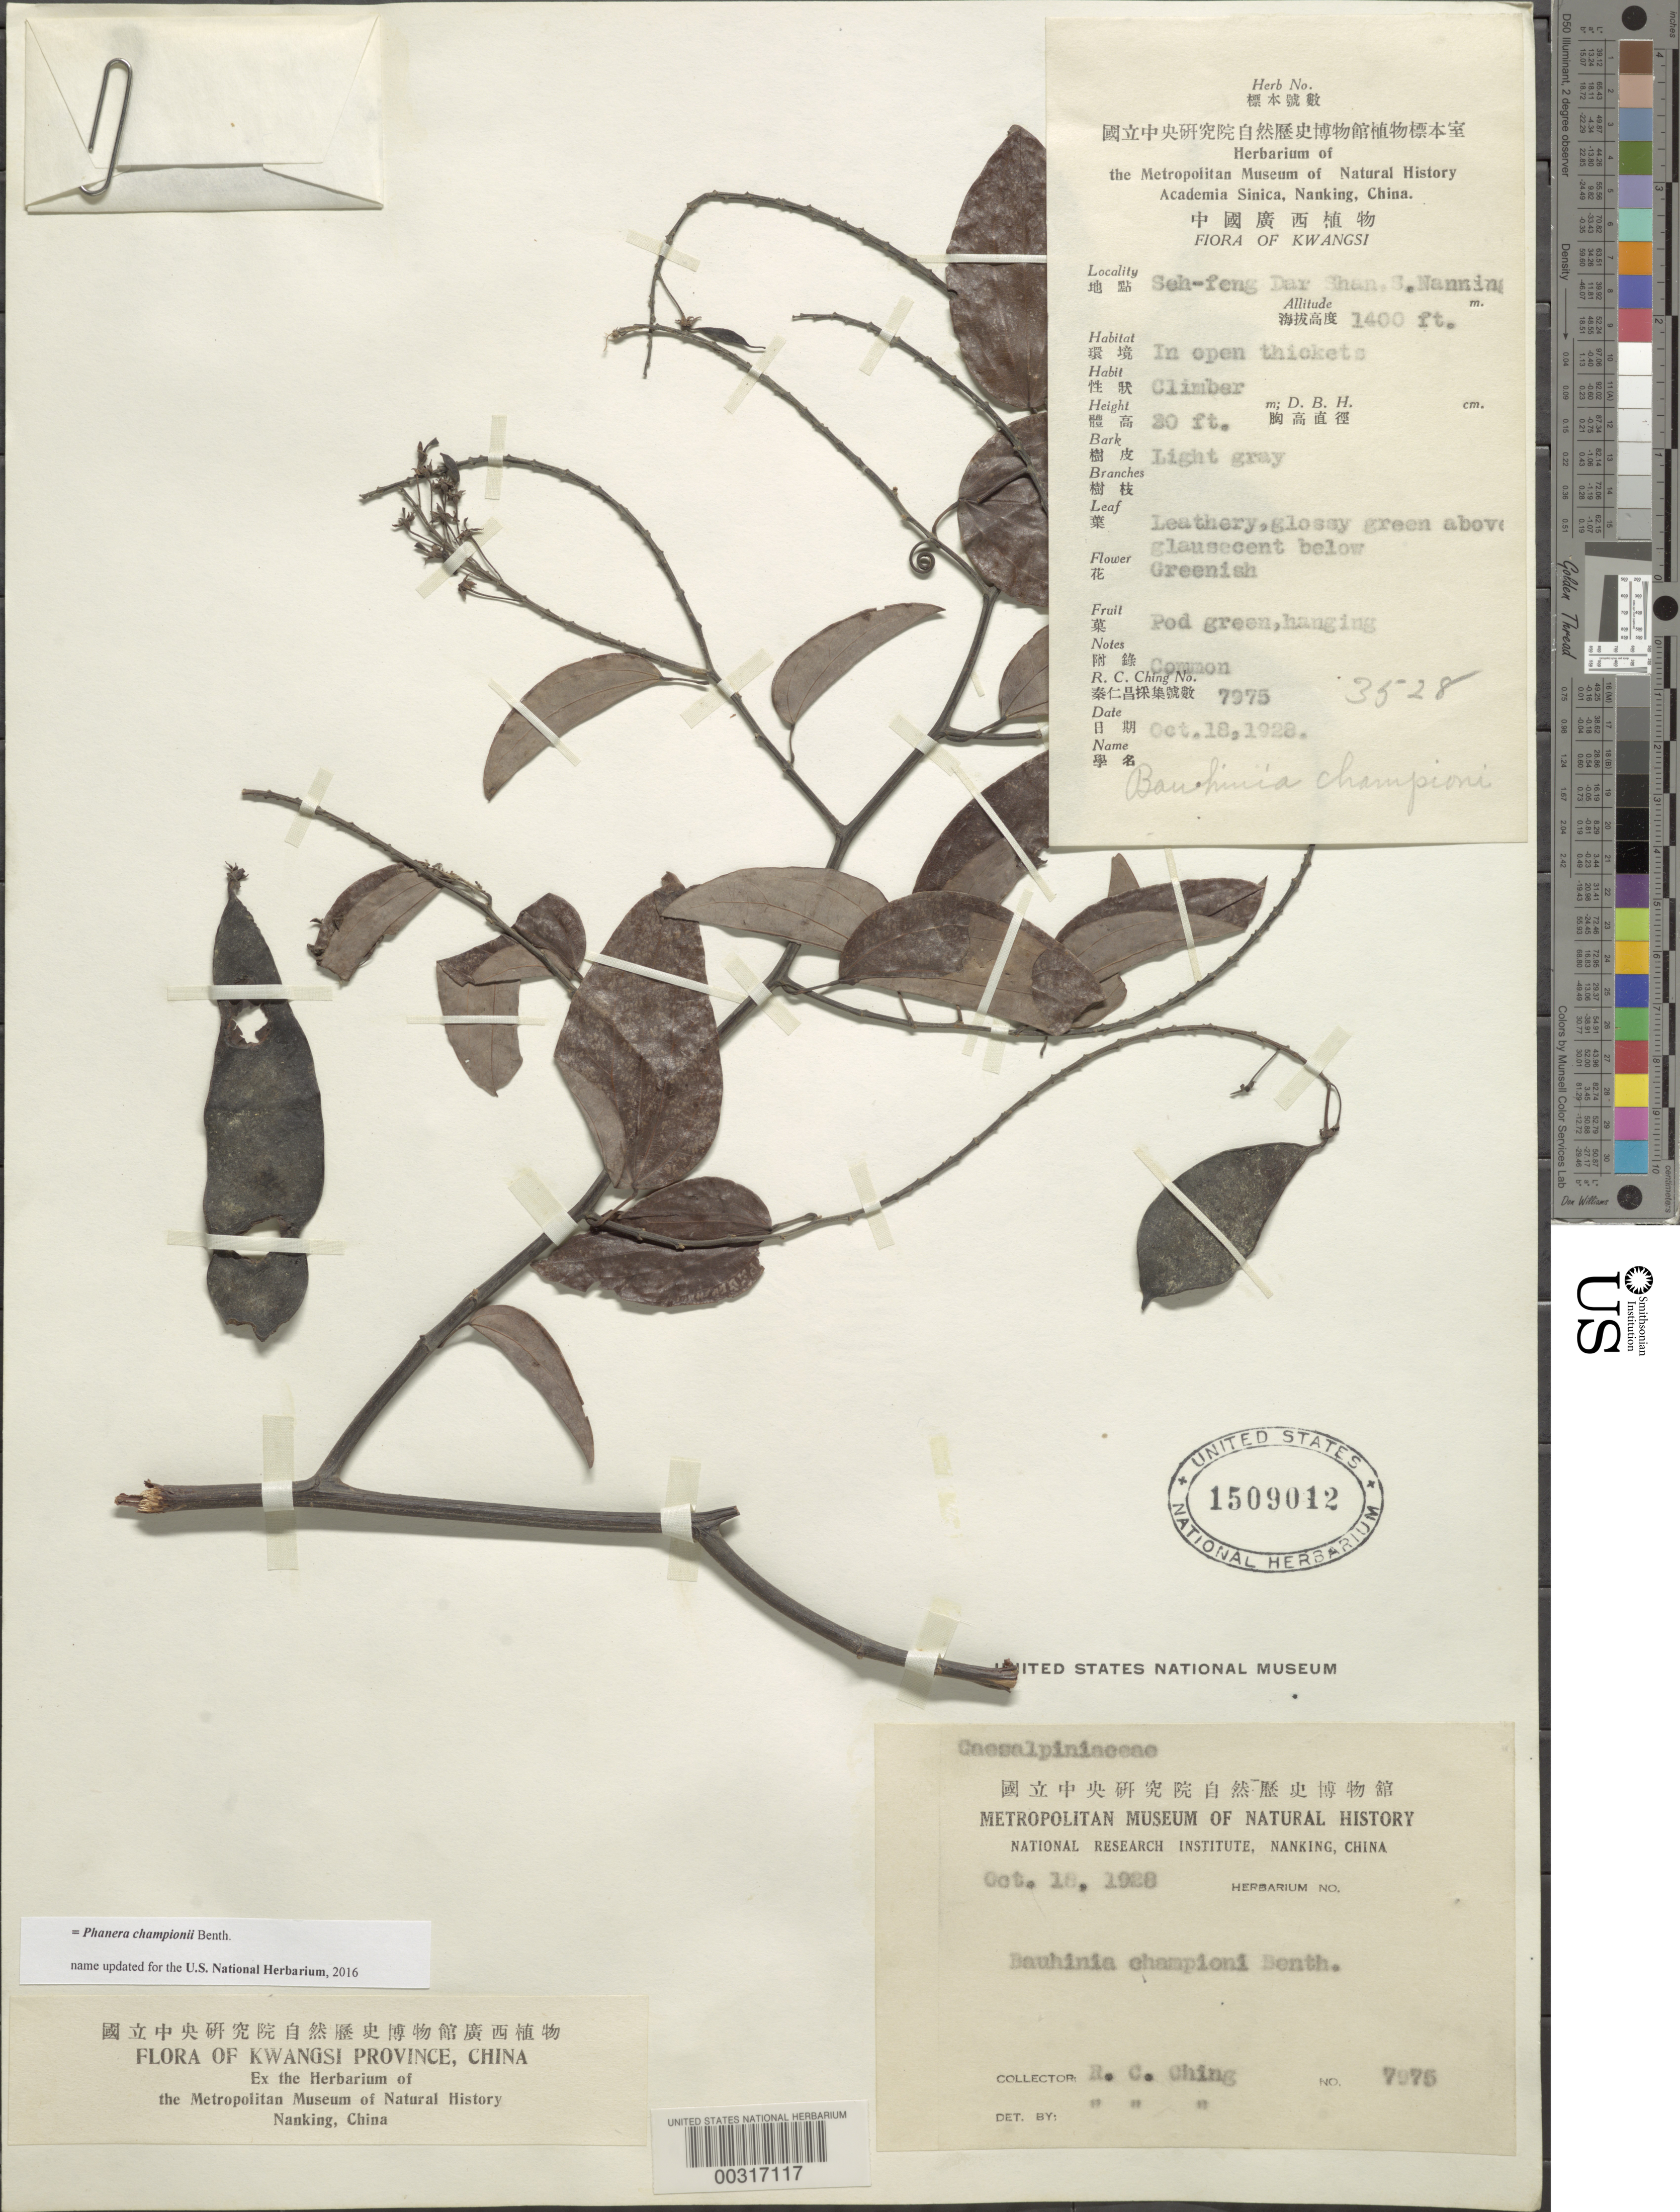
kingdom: Plantae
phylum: Tracheophyta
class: Magnoliopsida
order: Fabales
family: Fabaceae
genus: Phanera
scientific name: Phanera championii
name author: Benth.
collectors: R. C. Ching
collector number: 7975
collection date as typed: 18 Oct 1928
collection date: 1928-10-18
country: China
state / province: Guangxi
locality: Seh-feng dar shan, s nanning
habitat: In open thickets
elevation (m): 427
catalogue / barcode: US 1509012